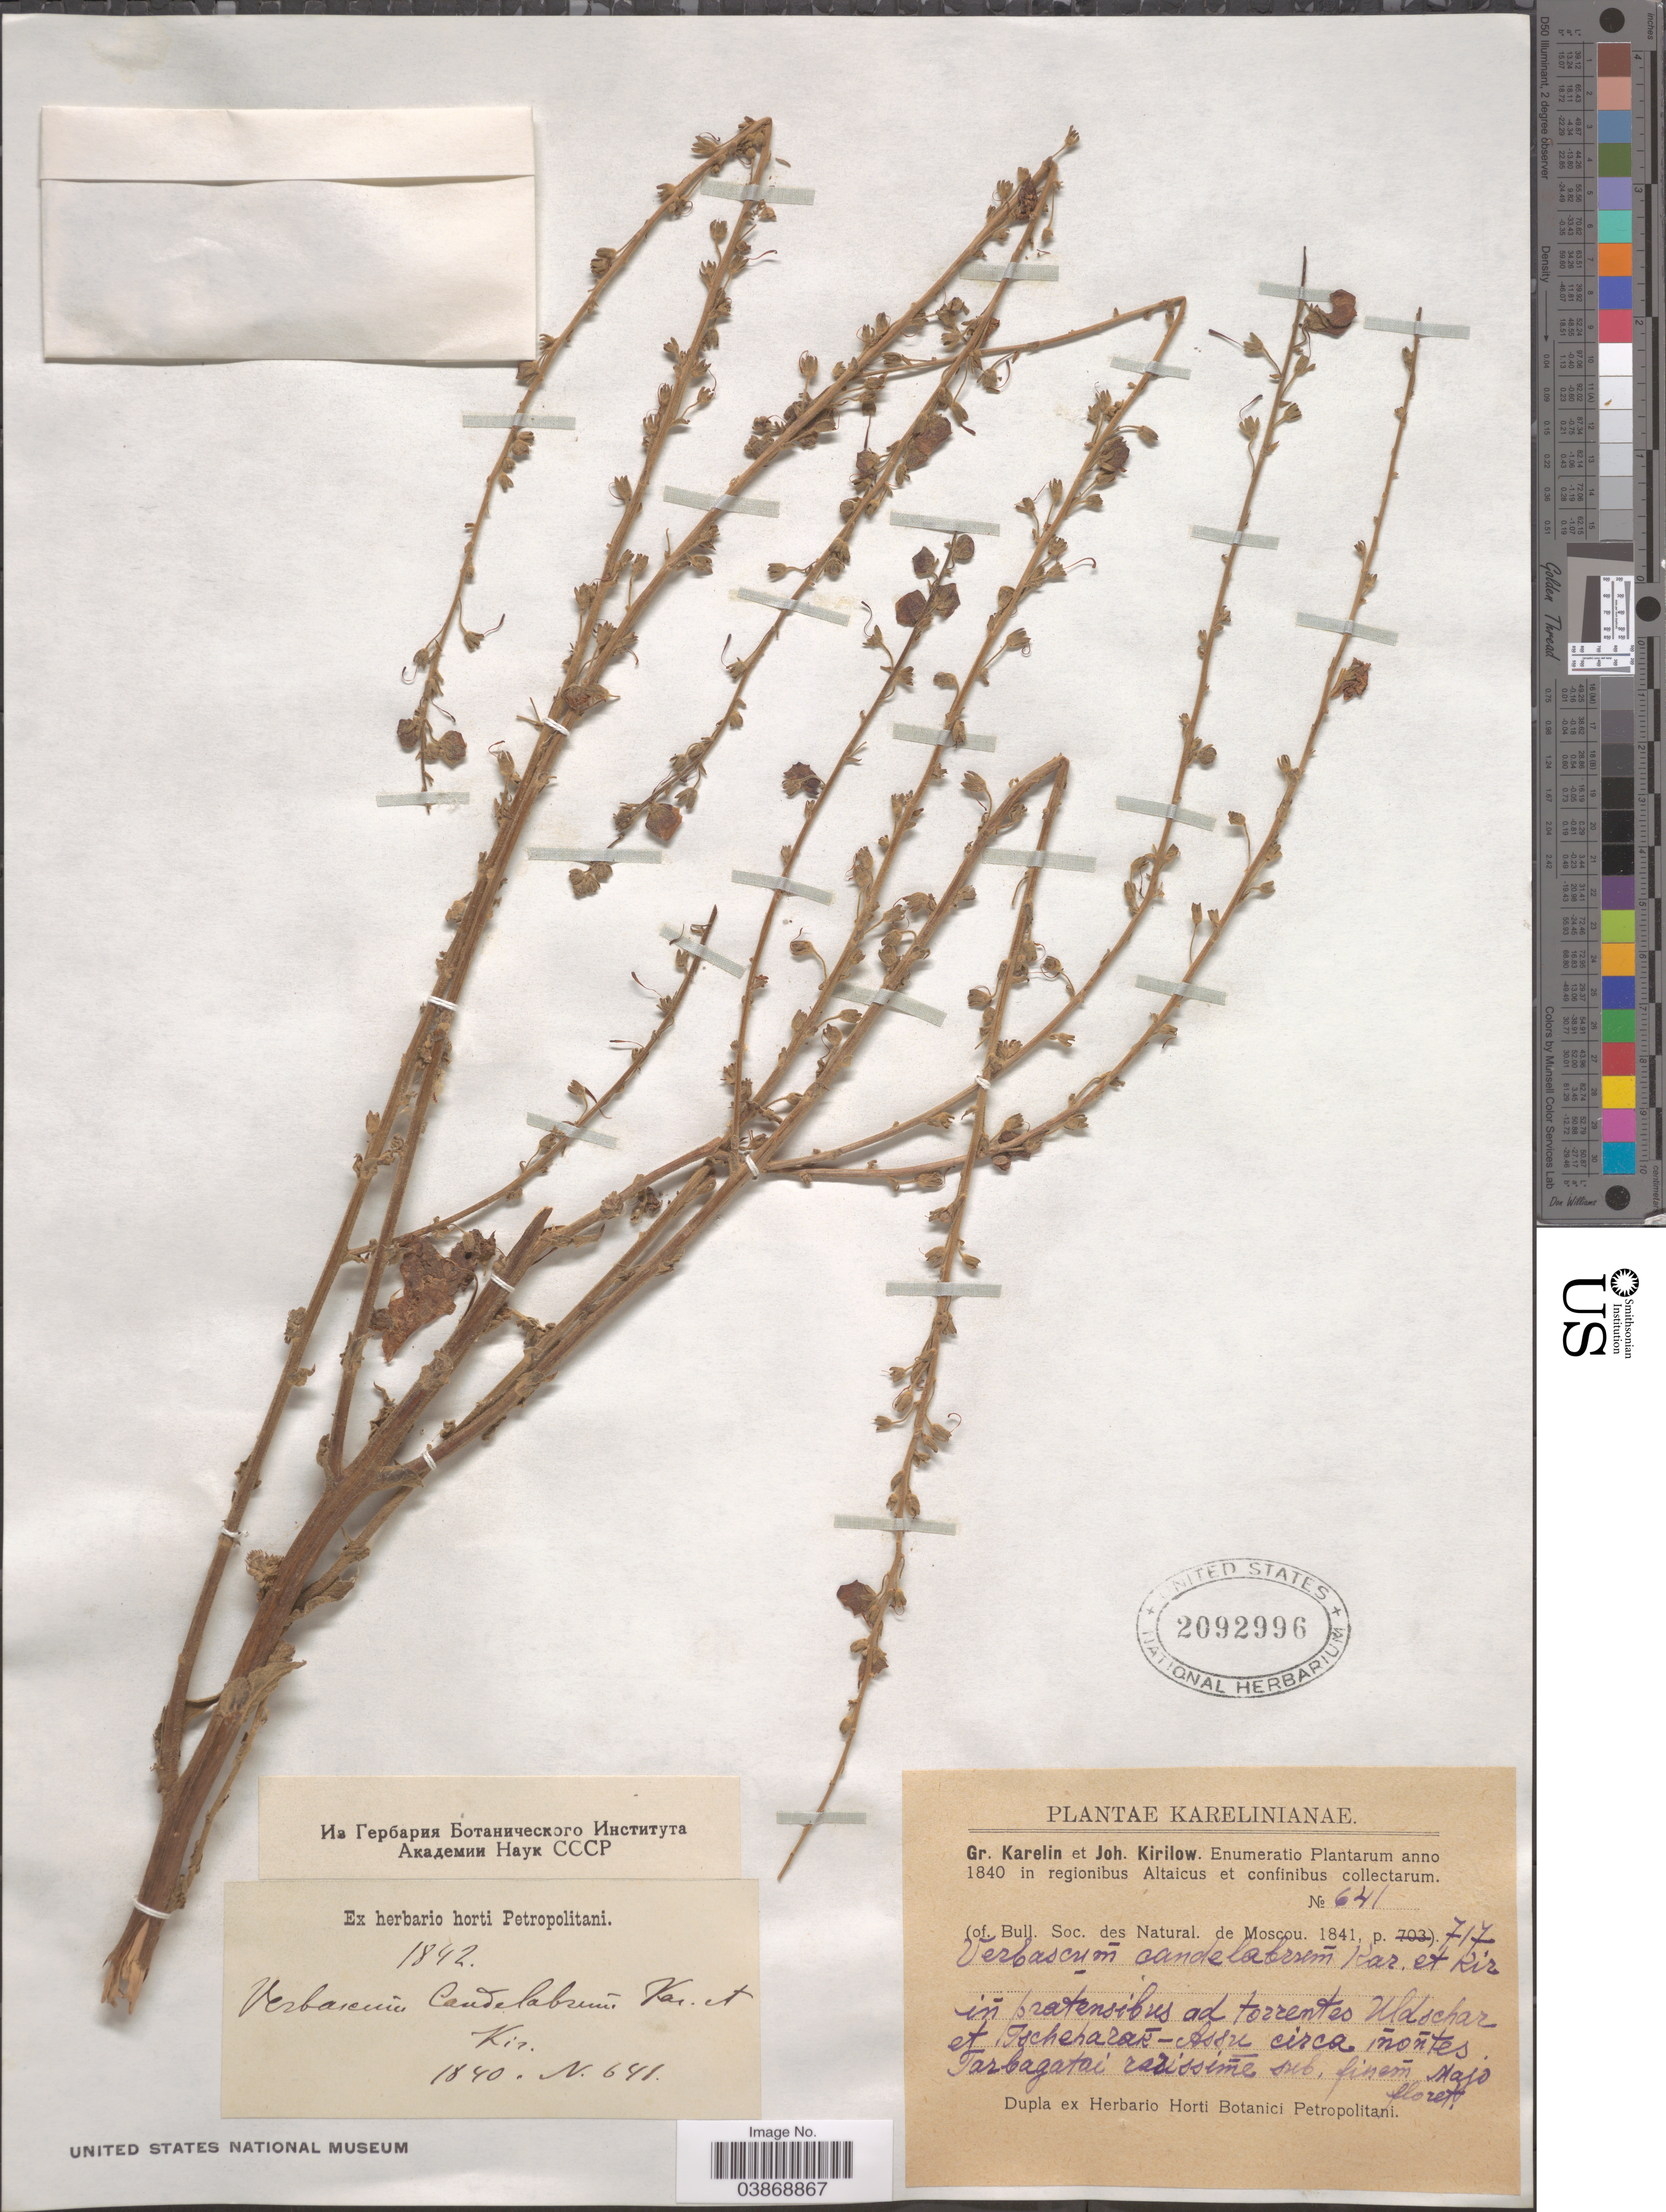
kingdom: Plantae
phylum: Tracheophyta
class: Magnoliopsida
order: Lamiales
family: Scrophulariaceae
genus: Verbascum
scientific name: Verbascum candelabrum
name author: Kar. & Kir.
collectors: G. Karelin & I. P. Kirilov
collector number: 641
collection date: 1840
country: Kazakhstan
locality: Enumeratio Plantarum anno 1840 in regionibus Altaicus et confinibus. In pratensibus ad torrentes Uldschar et Tscheharak- Assu circa montes Tarbagatai rarissime sub. finem Majo floret.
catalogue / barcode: US 2092996